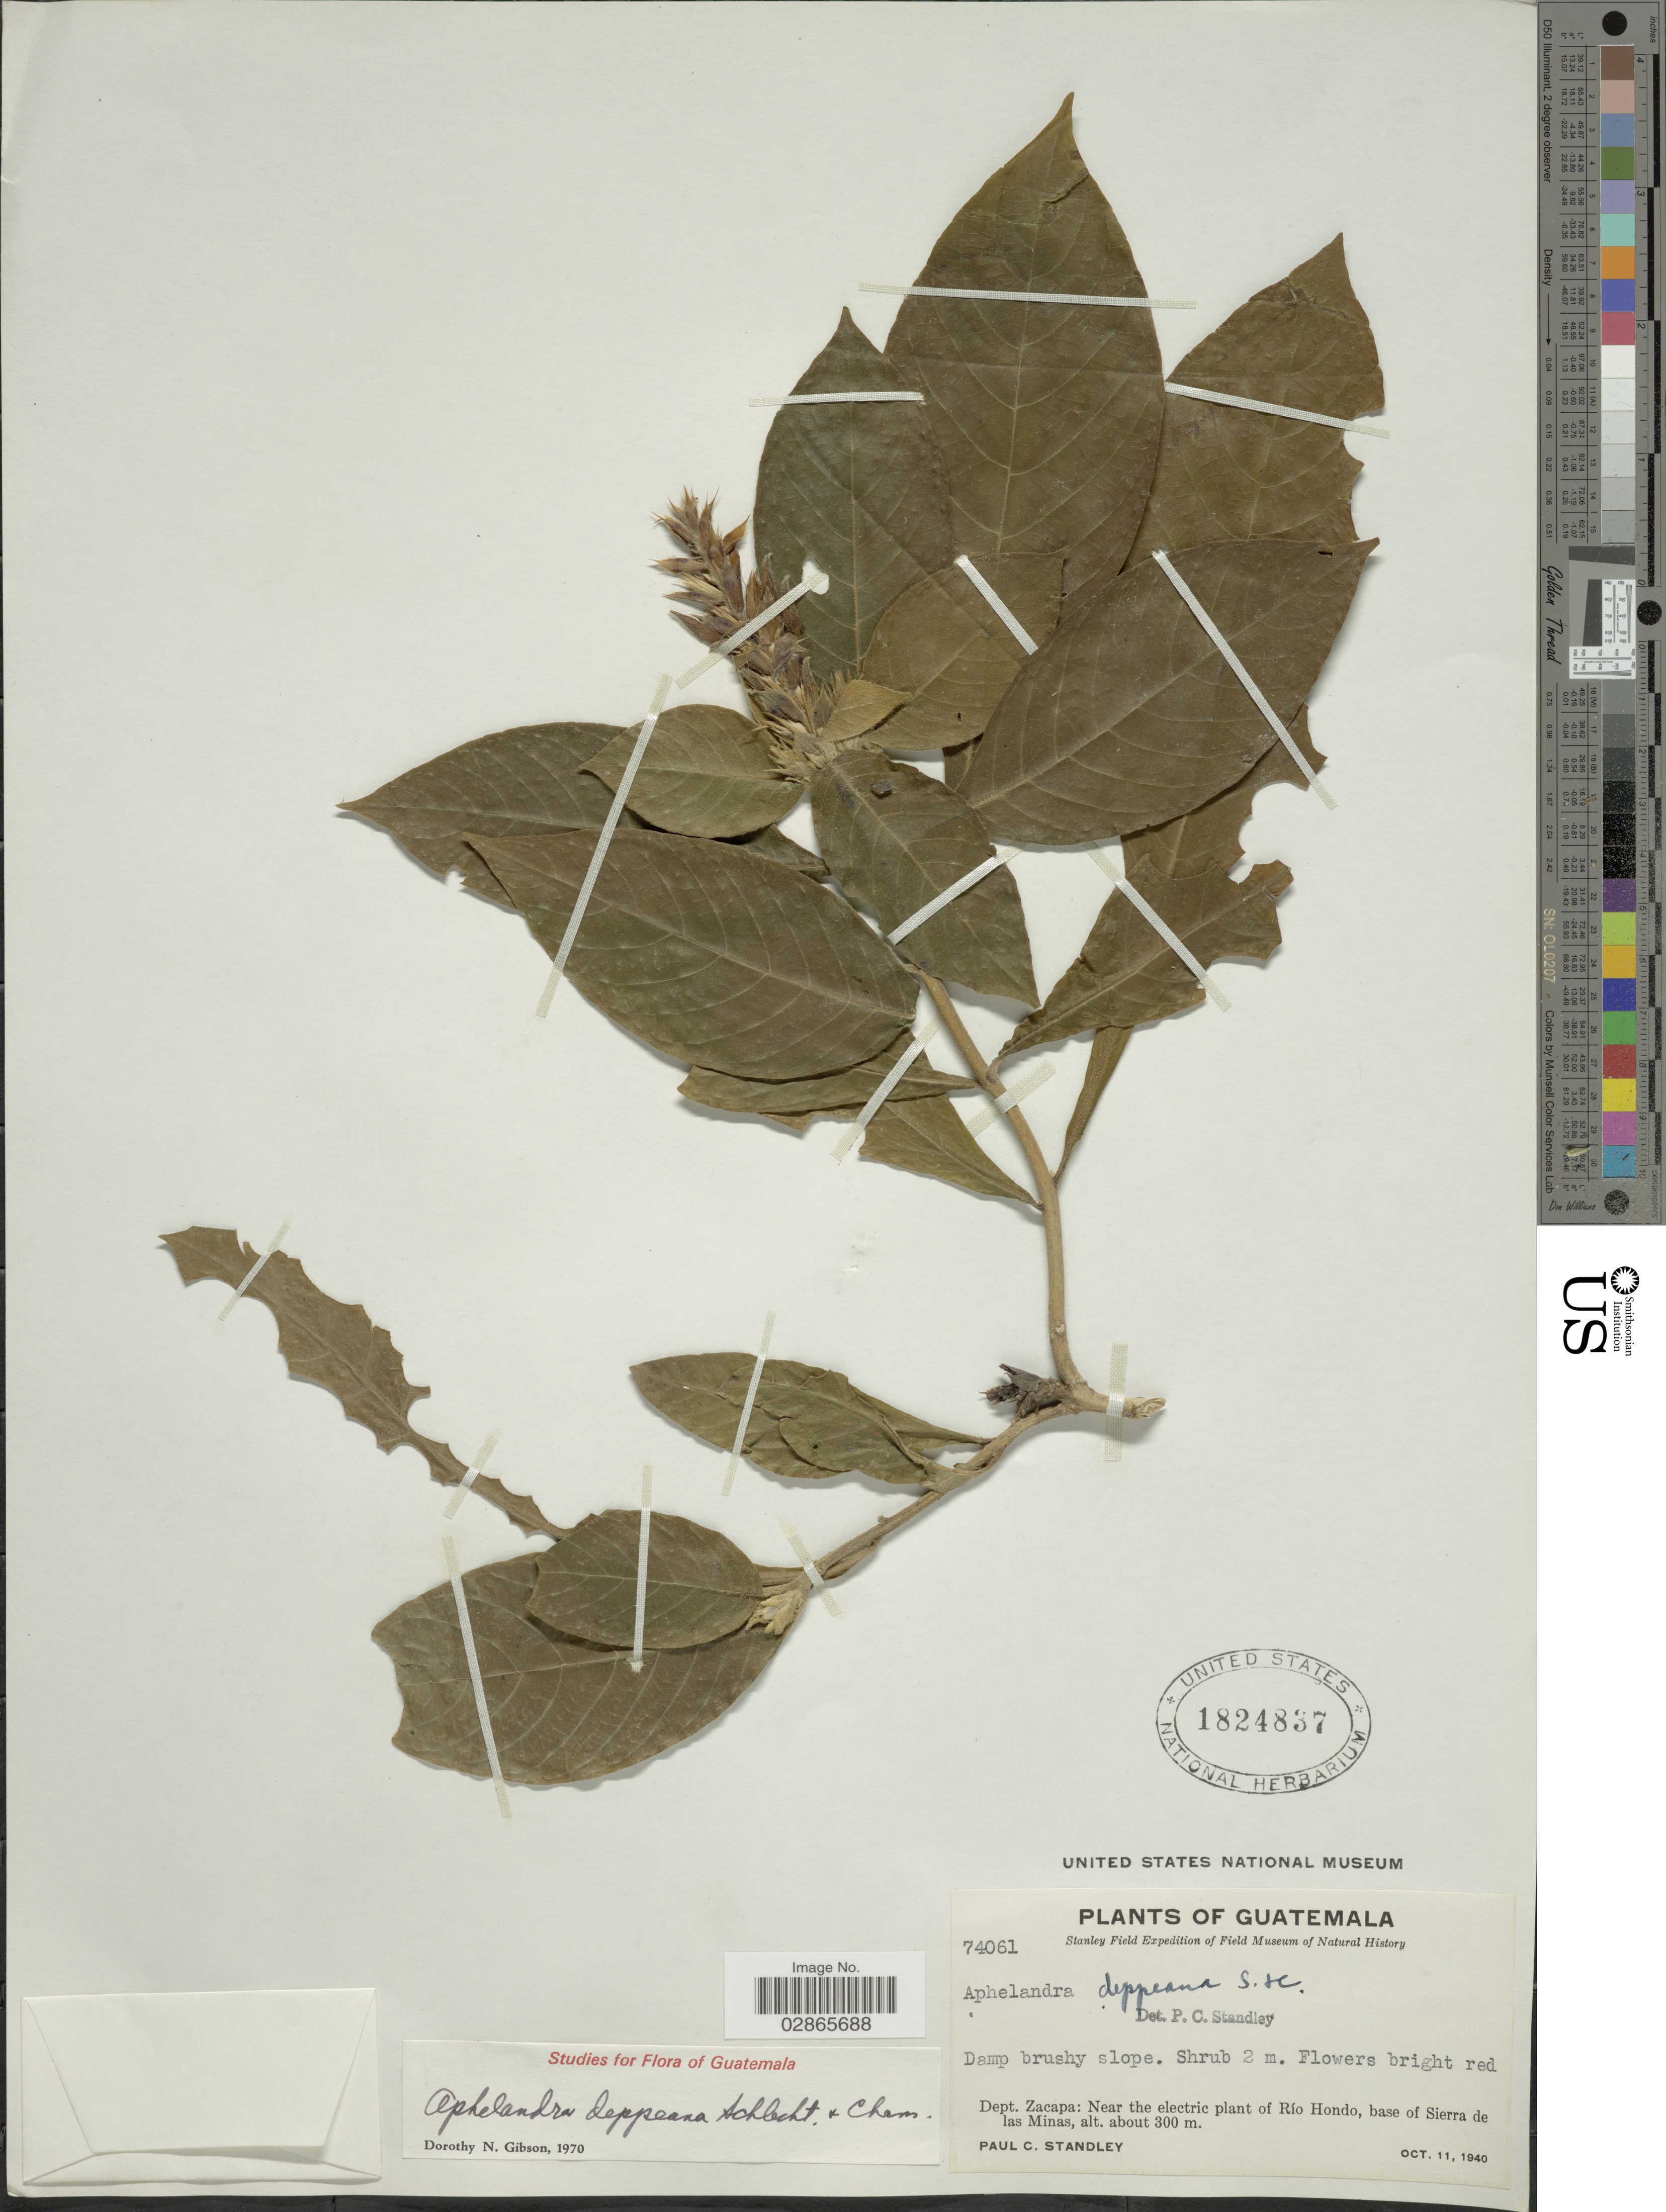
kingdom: Plantae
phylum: Tracheophyta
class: Magnoliopsida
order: Lamiales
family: Acanthaceae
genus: Aphelandra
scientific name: Aphelandra deppeana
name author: Schltdl. & Cham.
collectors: P. C. Standley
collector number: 74061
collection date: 1940-10-11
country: Guatemala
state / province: Zacapa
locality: Dept. Zacapa: Near the electric plant of Río Hondo, base of Sierra de las Minas.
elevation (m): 300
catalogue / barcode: US 1824837